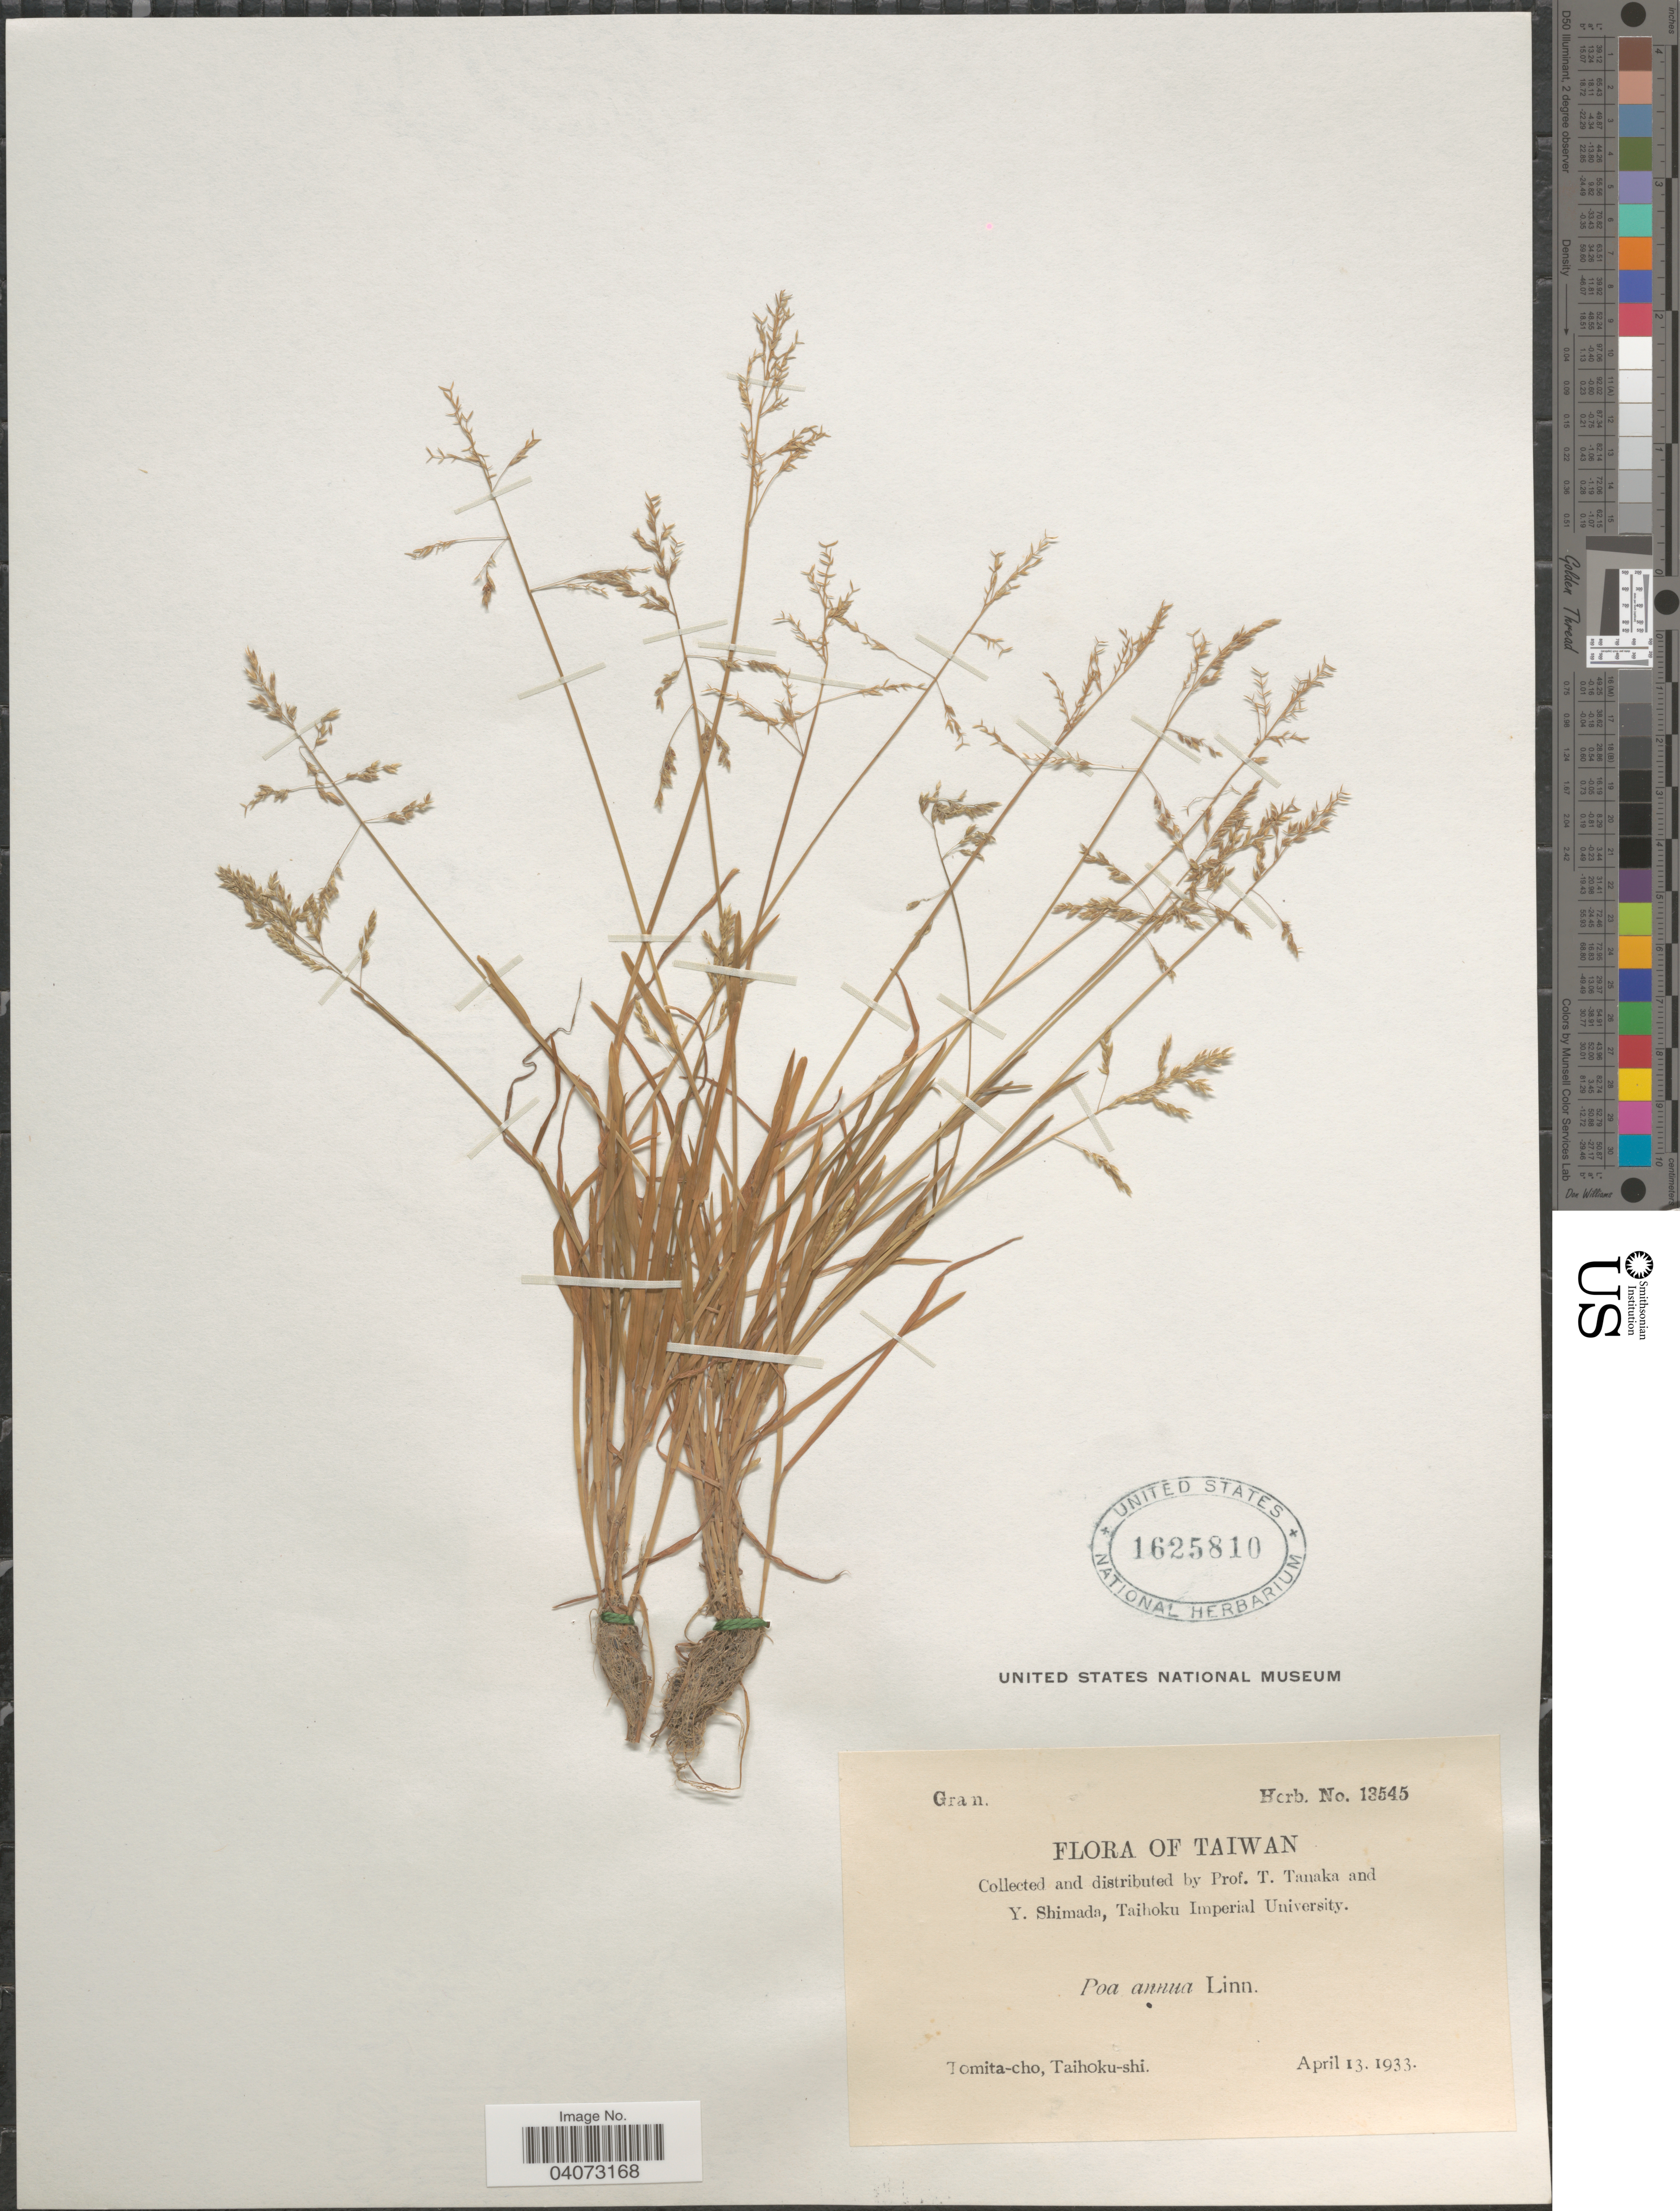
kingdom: Plantae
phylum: Tracheophyta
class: Liliopsida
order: Poales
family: Poaceae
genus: Poa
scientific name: Poa annua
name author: L.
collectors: T. Tanaka & Y. Shimada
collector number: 13545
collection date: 1933-04-13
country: Taiwan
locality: Tomita-cho, Taihoku-shi.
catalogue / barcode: US 1625810